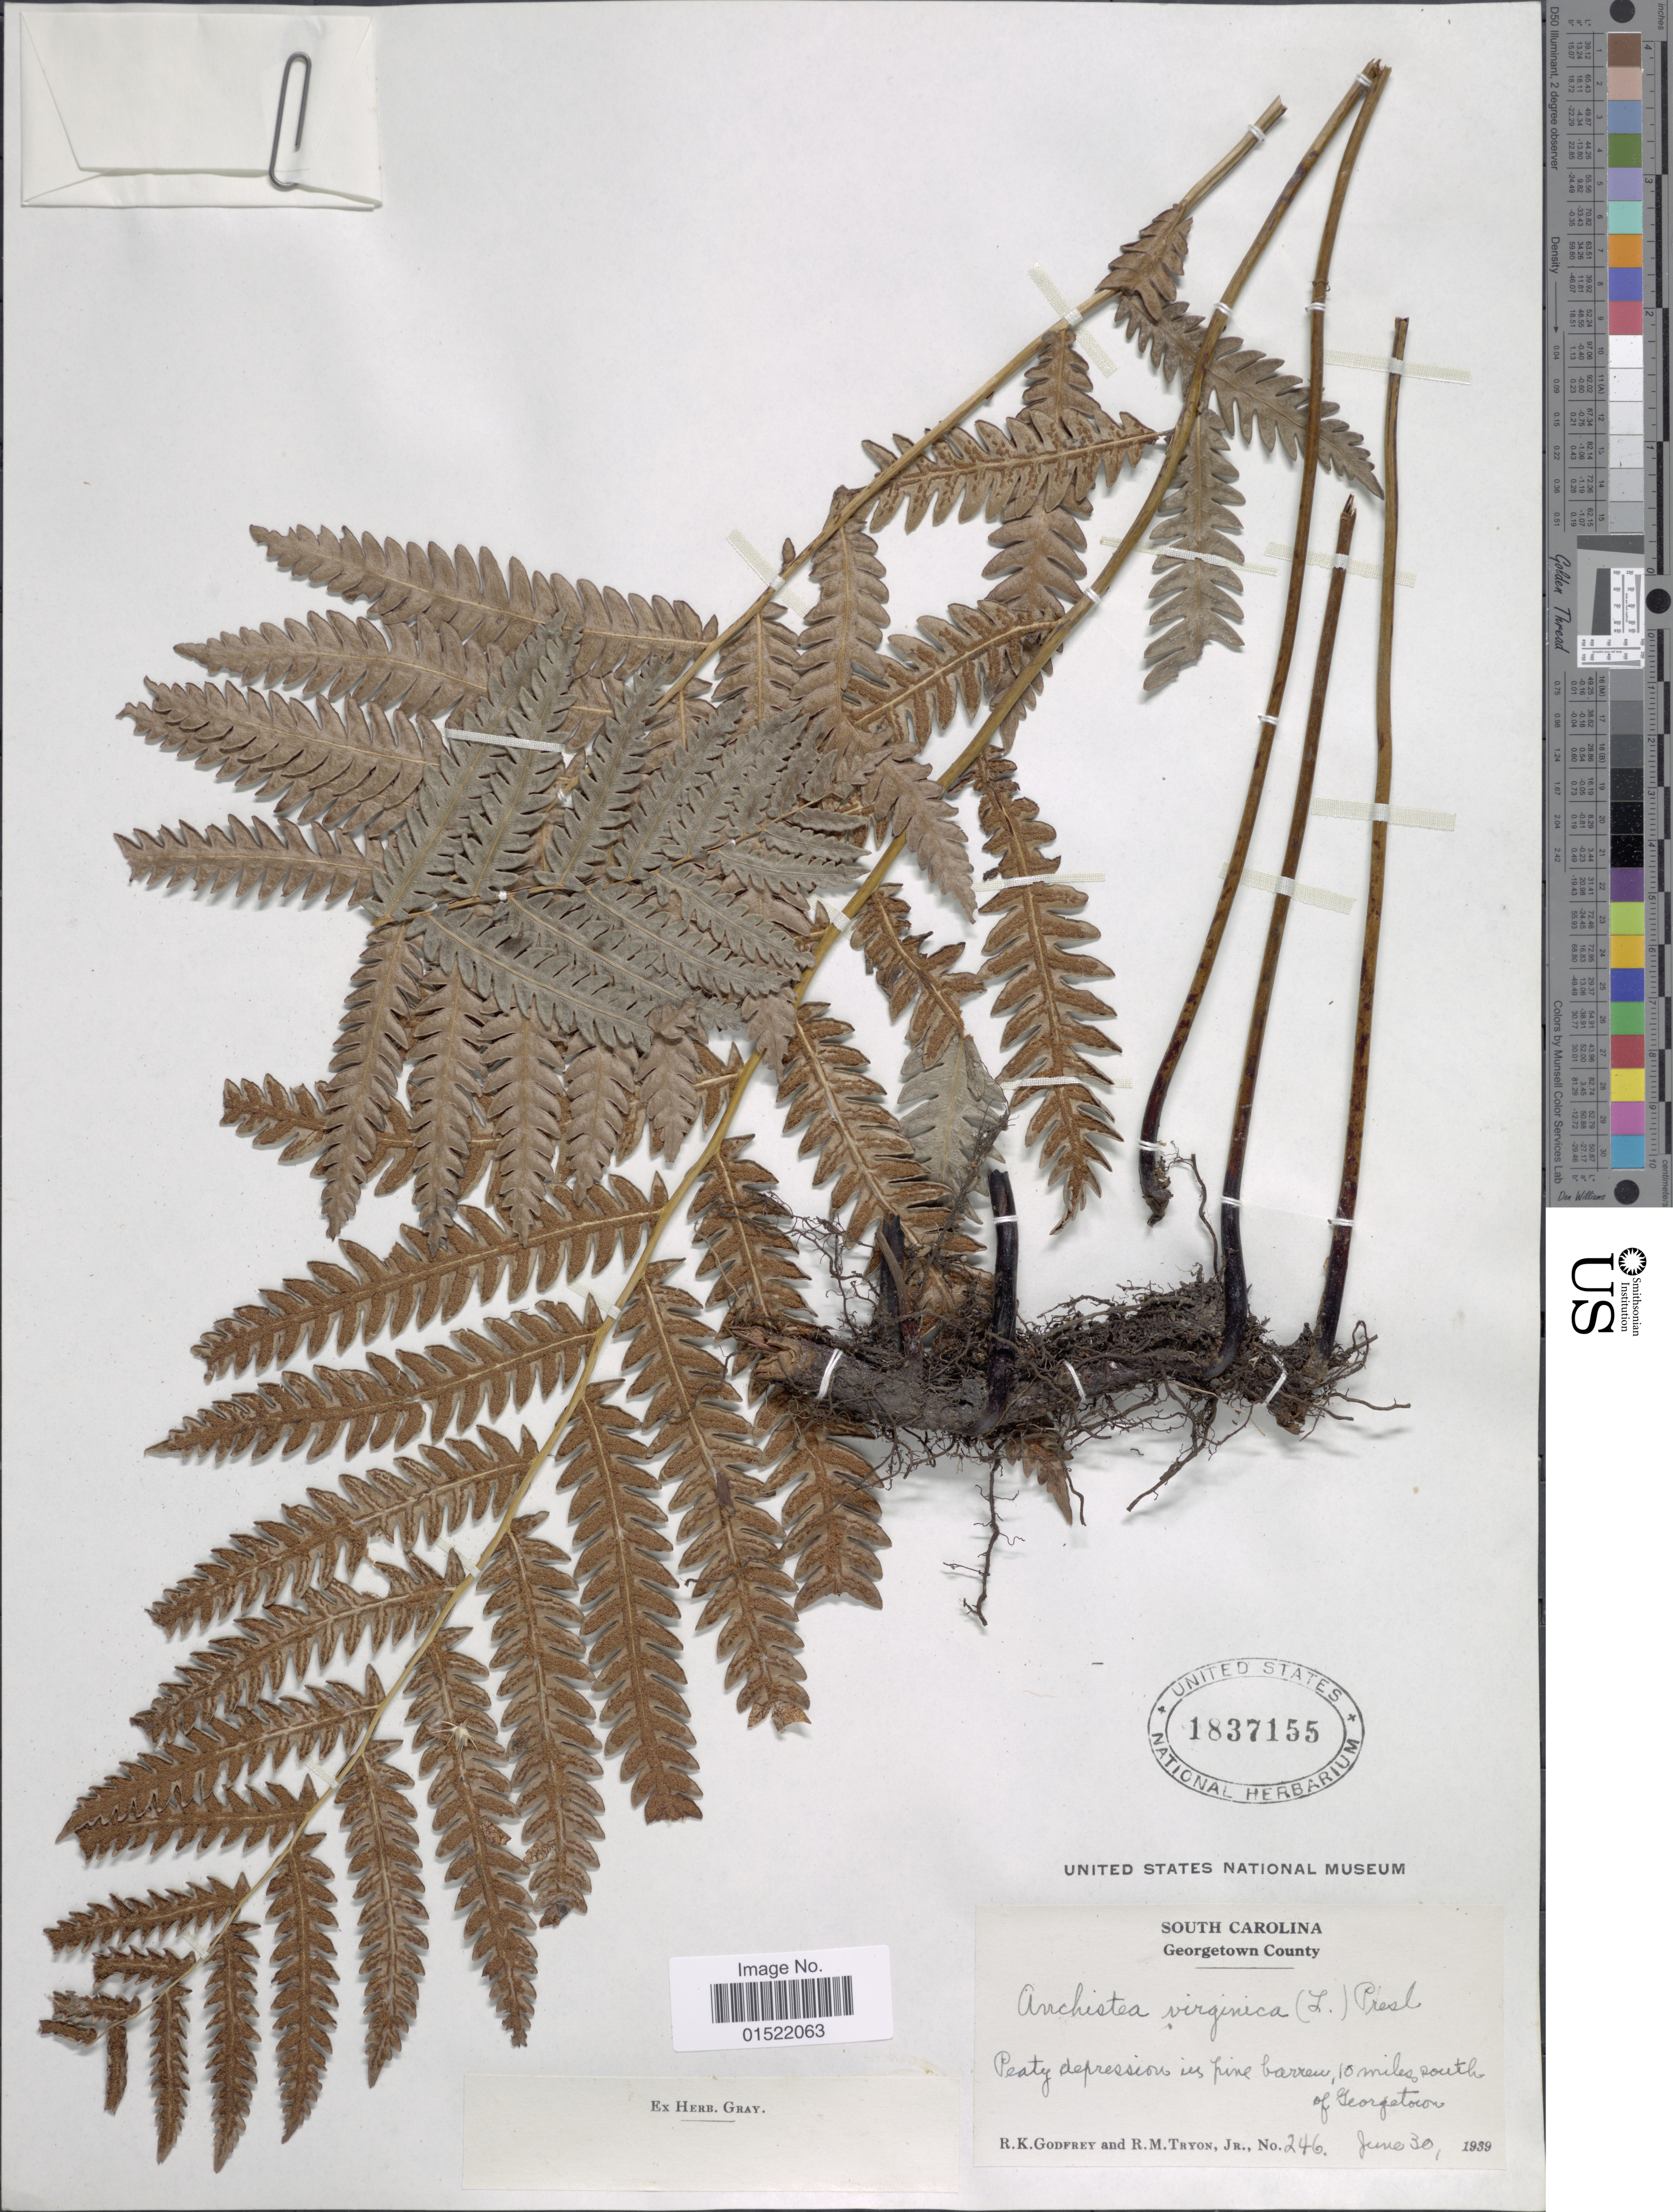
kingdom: Plantae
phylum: Tracheophyta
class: Polypodiopsida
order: Polypodiales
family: Blechnaceae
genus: Woodwardia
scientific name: Woodwardia virginica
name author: (L.) R.M. Sm.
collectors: R. K. Godfrey & R. M. Tryon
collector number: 246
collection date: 1939-06-30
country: United States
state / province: South Carolina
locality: Georgetown County, 10 miles south of Georgetown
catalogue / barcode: US 1837155